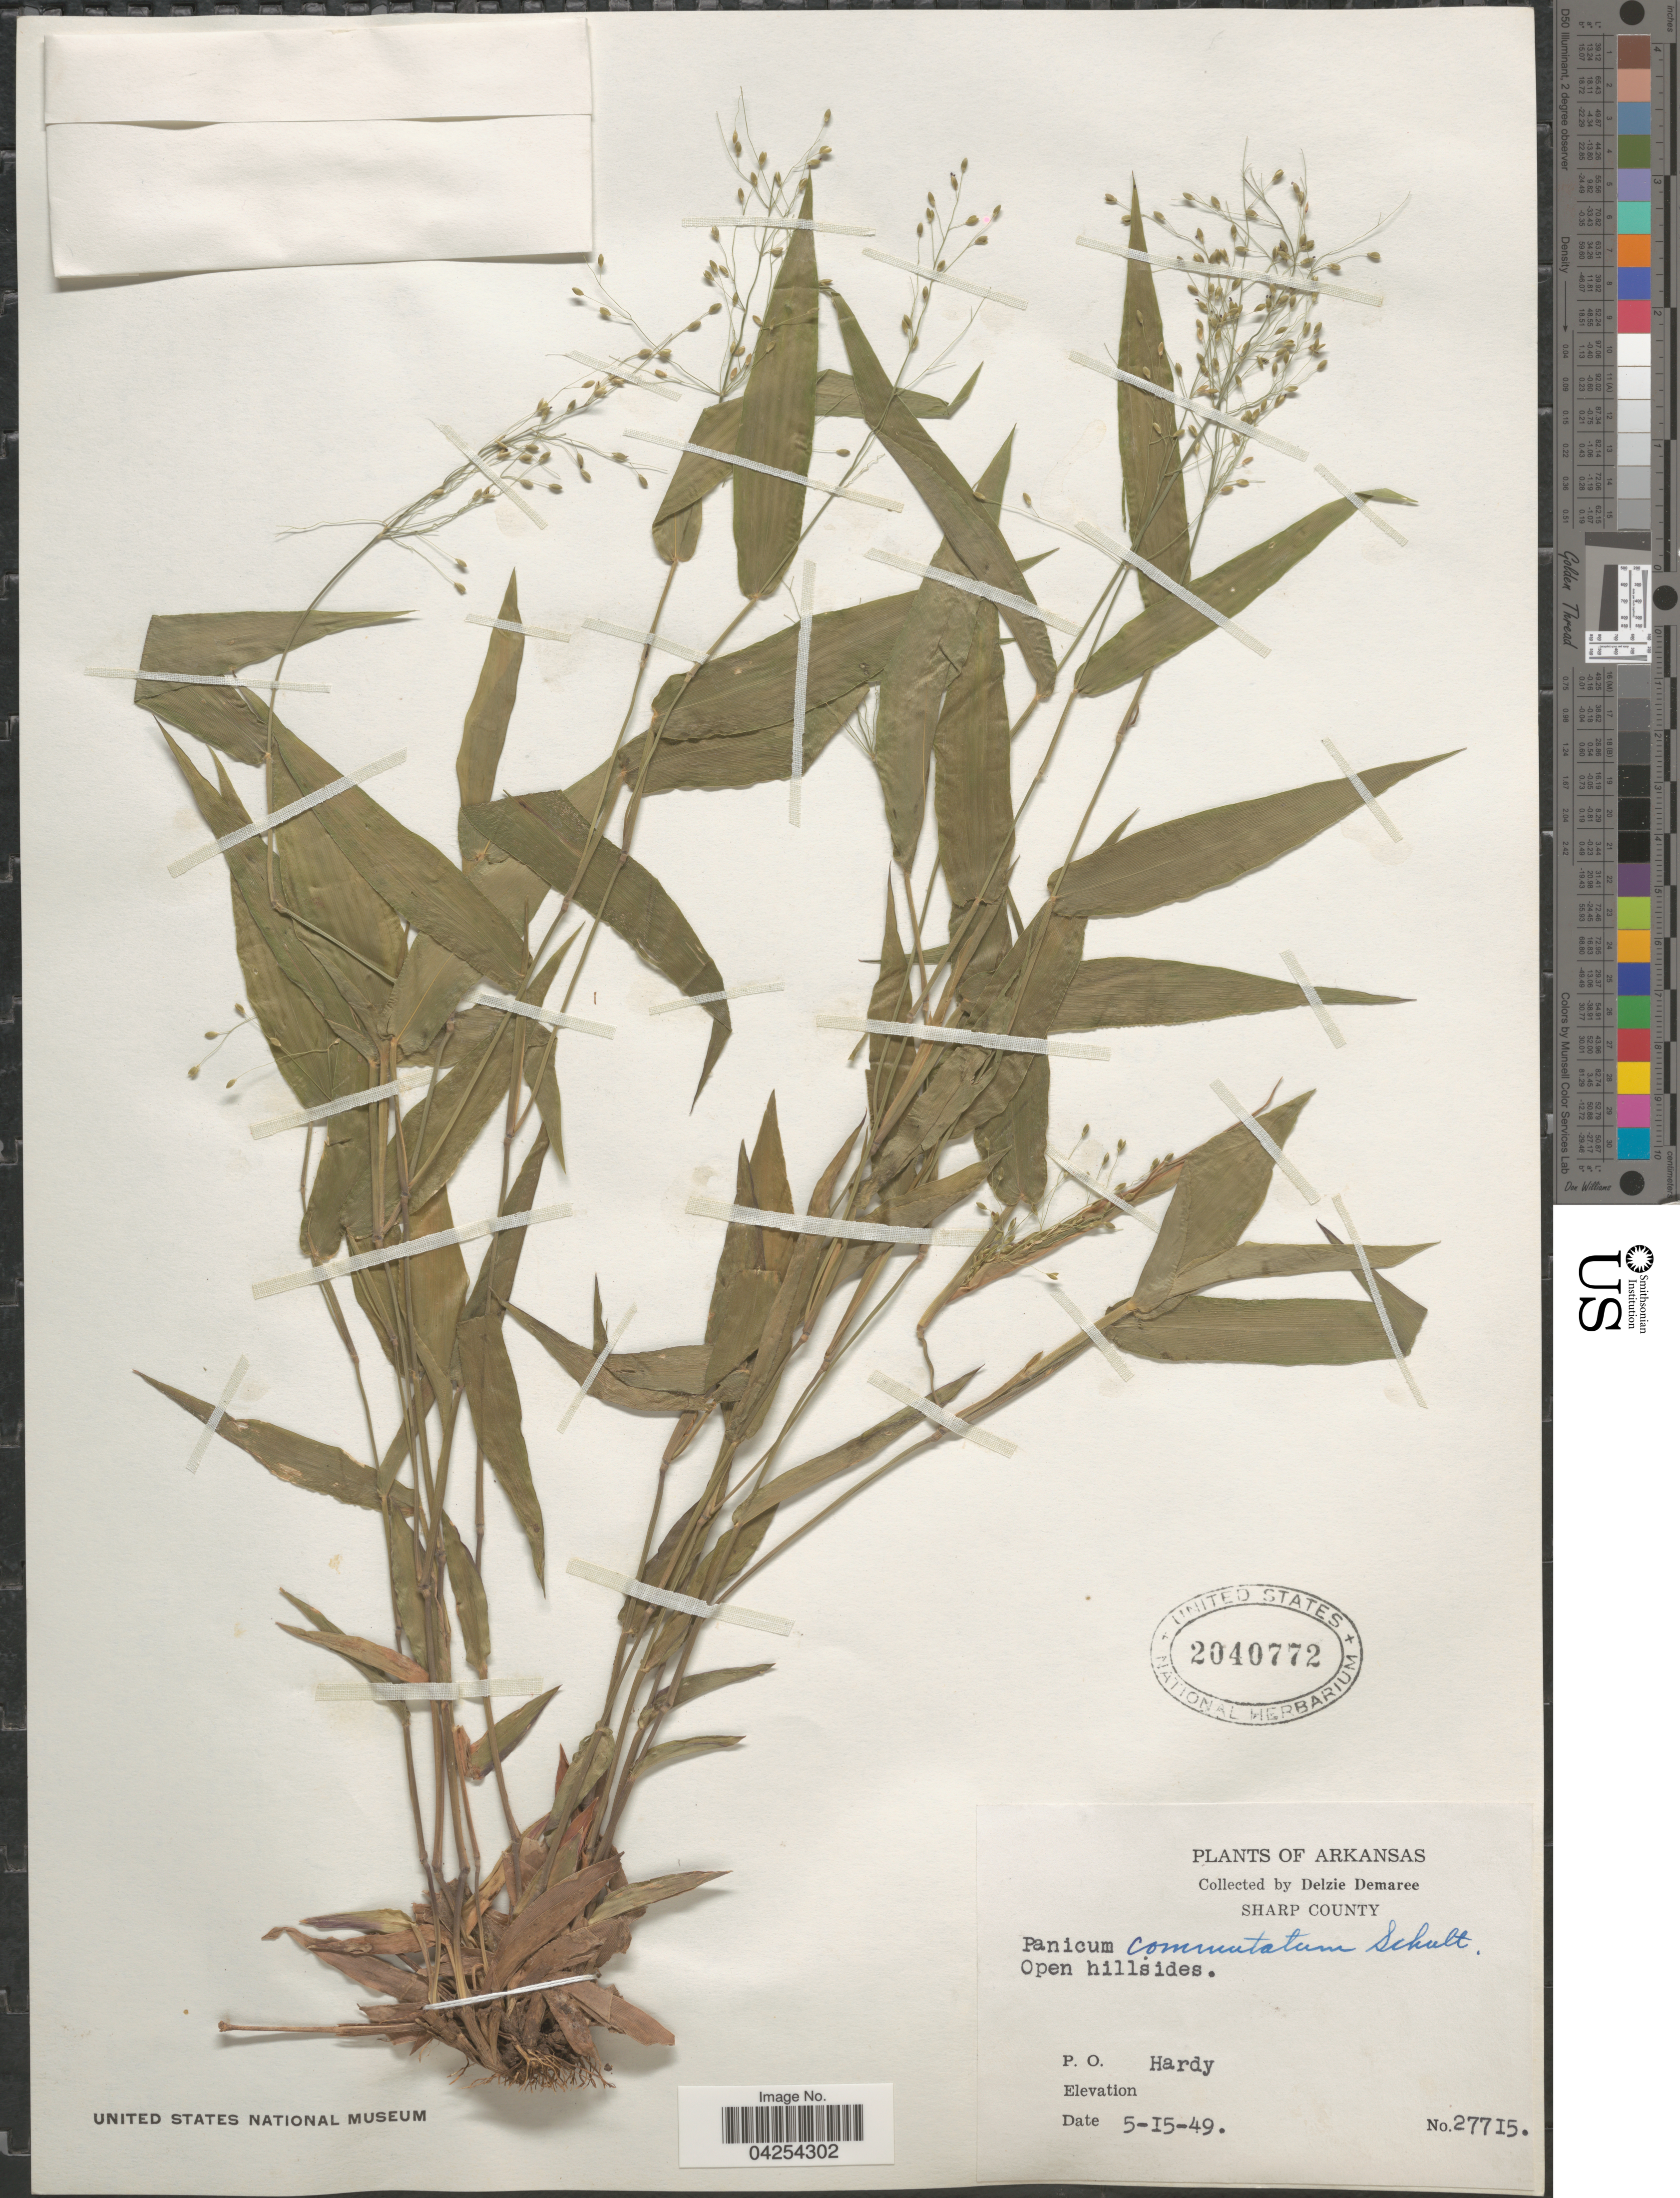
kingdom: Plantae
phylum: Tracheophyta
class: Liliopsida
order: Poales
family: Poaceae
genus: Dichanthelium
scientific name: Dichanthelium commutatum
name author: (Schult.) Gould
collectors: D. Demaree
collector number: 27715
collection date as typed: Transcribed d/m/y: 15/5/49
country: United States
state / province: Arkansas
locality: Sharp County. Open hillsides. P. O. Hardy.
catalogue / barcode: US 2040772